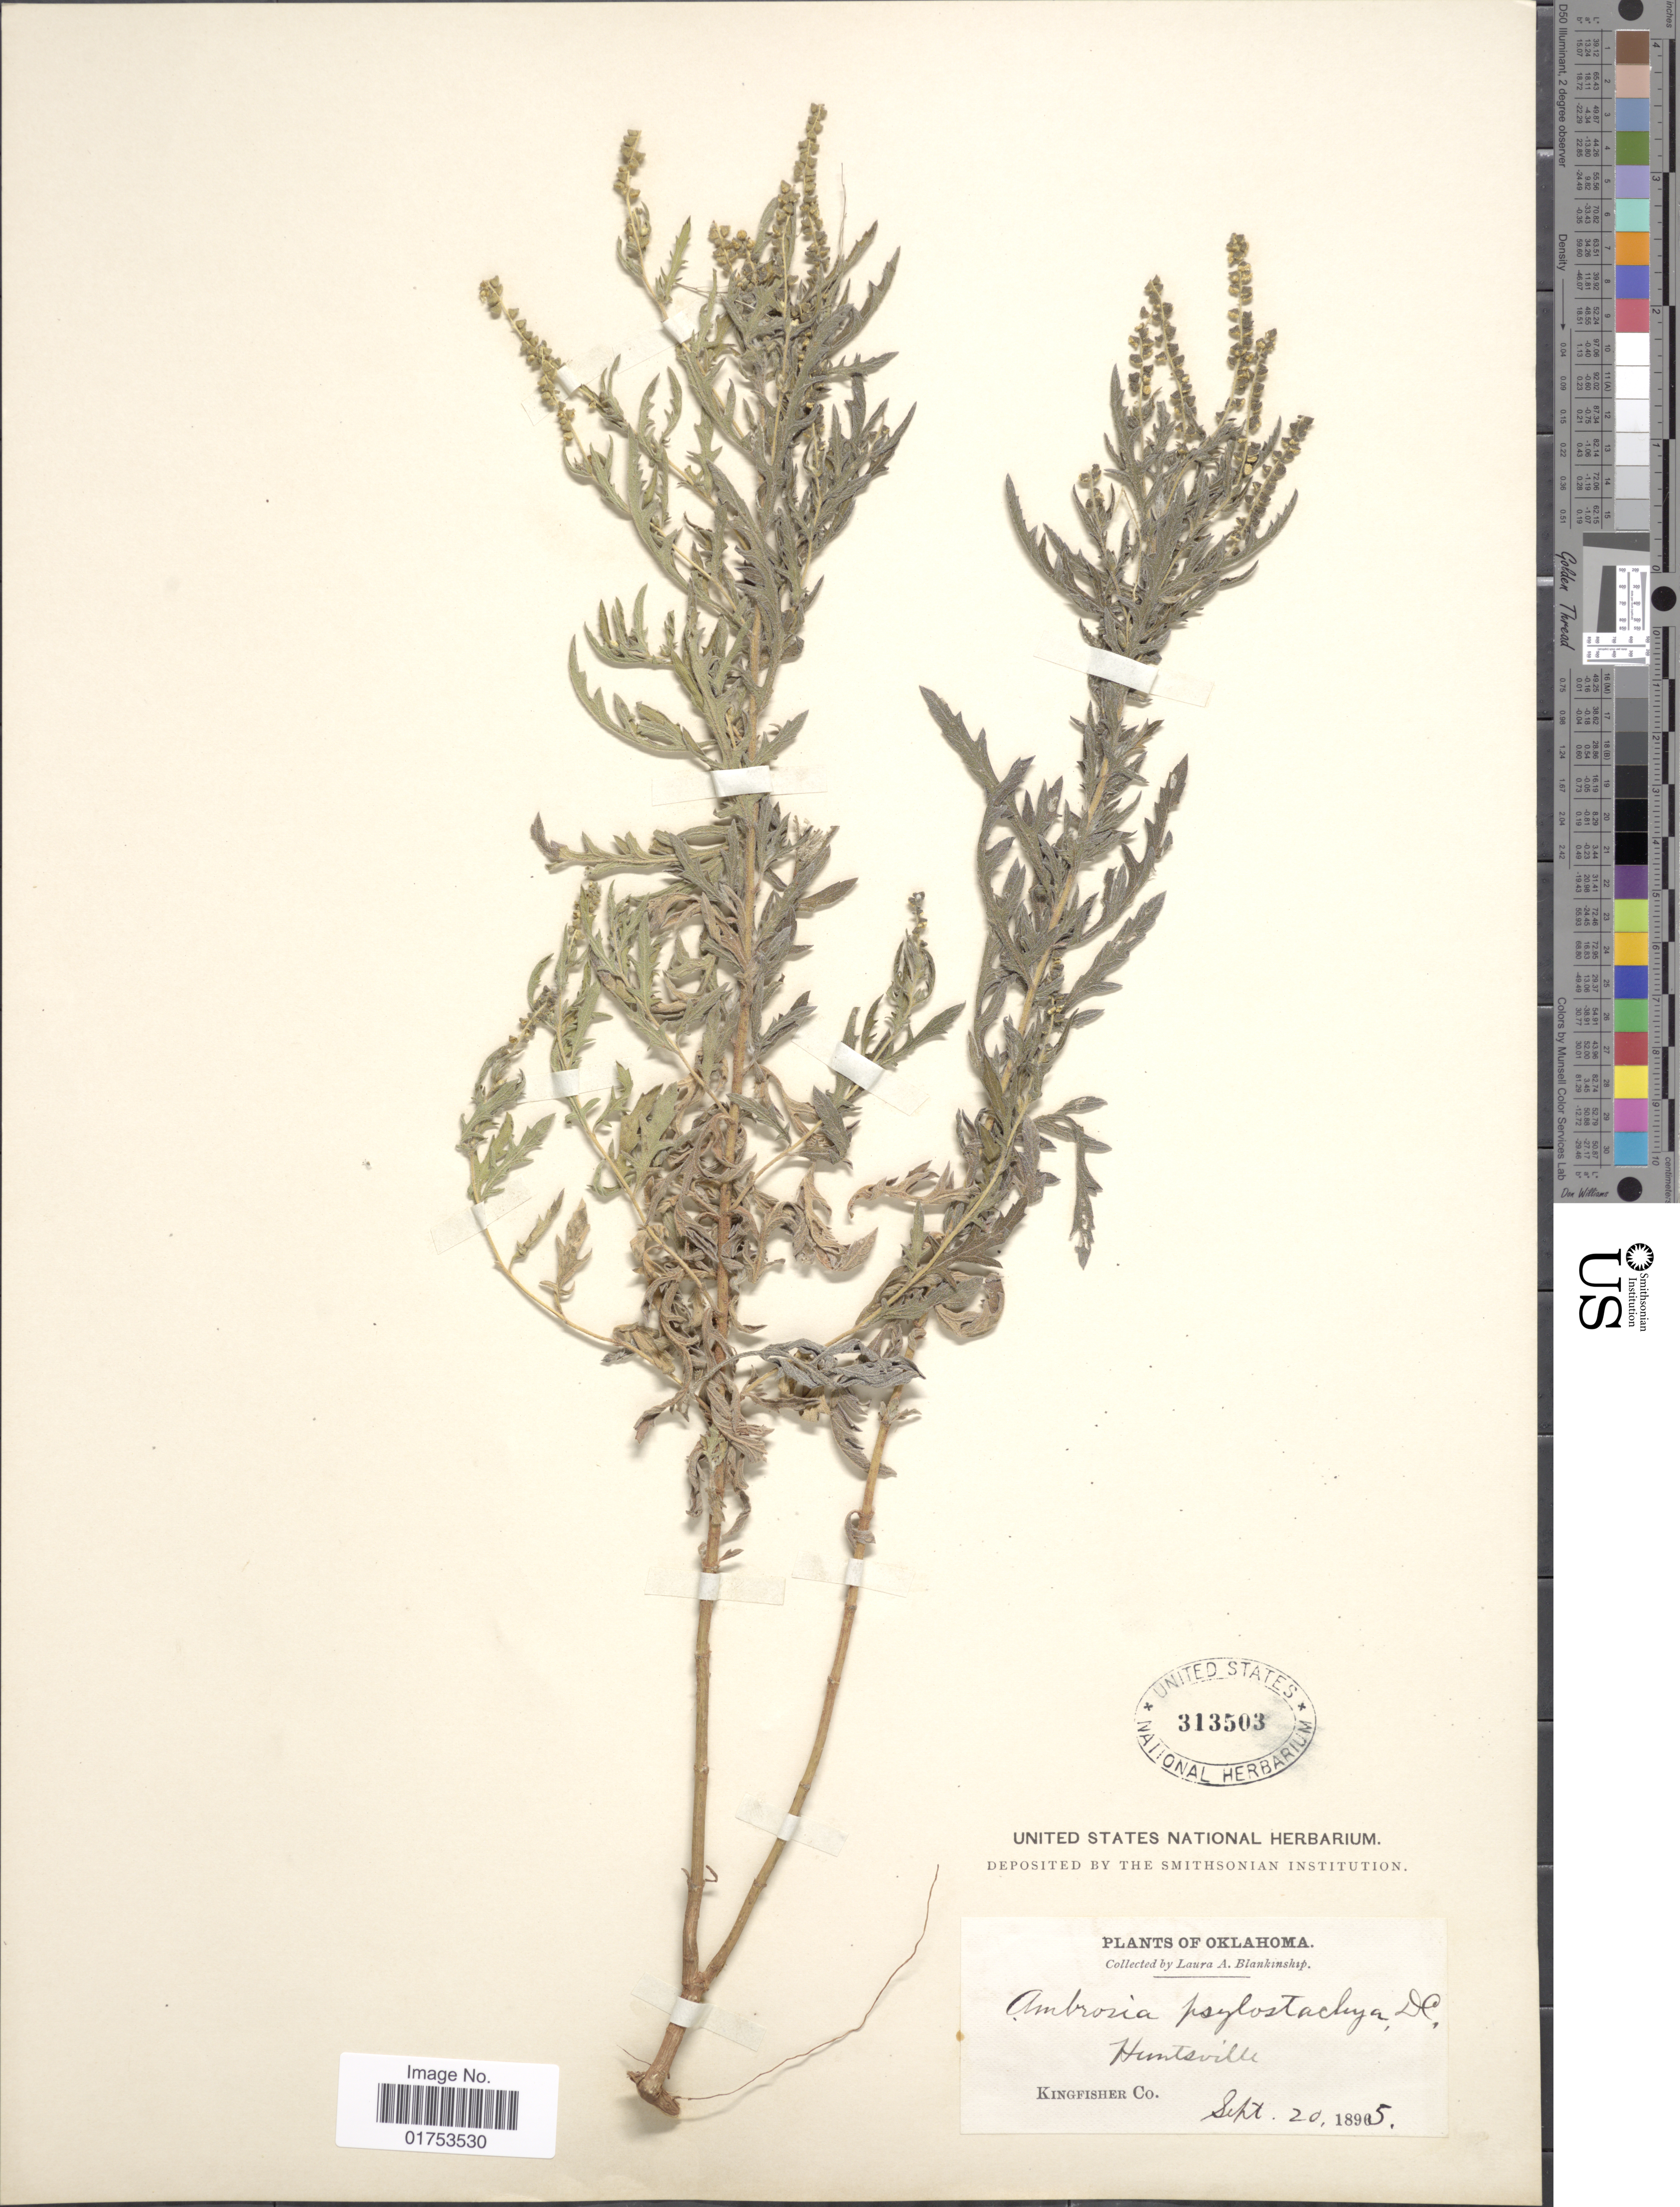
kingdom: Plantae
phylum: Tracheophyta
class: Magnoliopsida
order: Asterales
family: Asteraceae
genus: Ambrosia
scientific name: Ambrosia psilostachya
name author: DC.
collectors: L. A. Blankinship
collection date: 1895-09-20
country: United States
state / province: Oklahoma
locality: Huntsville, Kingfisher Co.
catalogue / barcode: US 313503